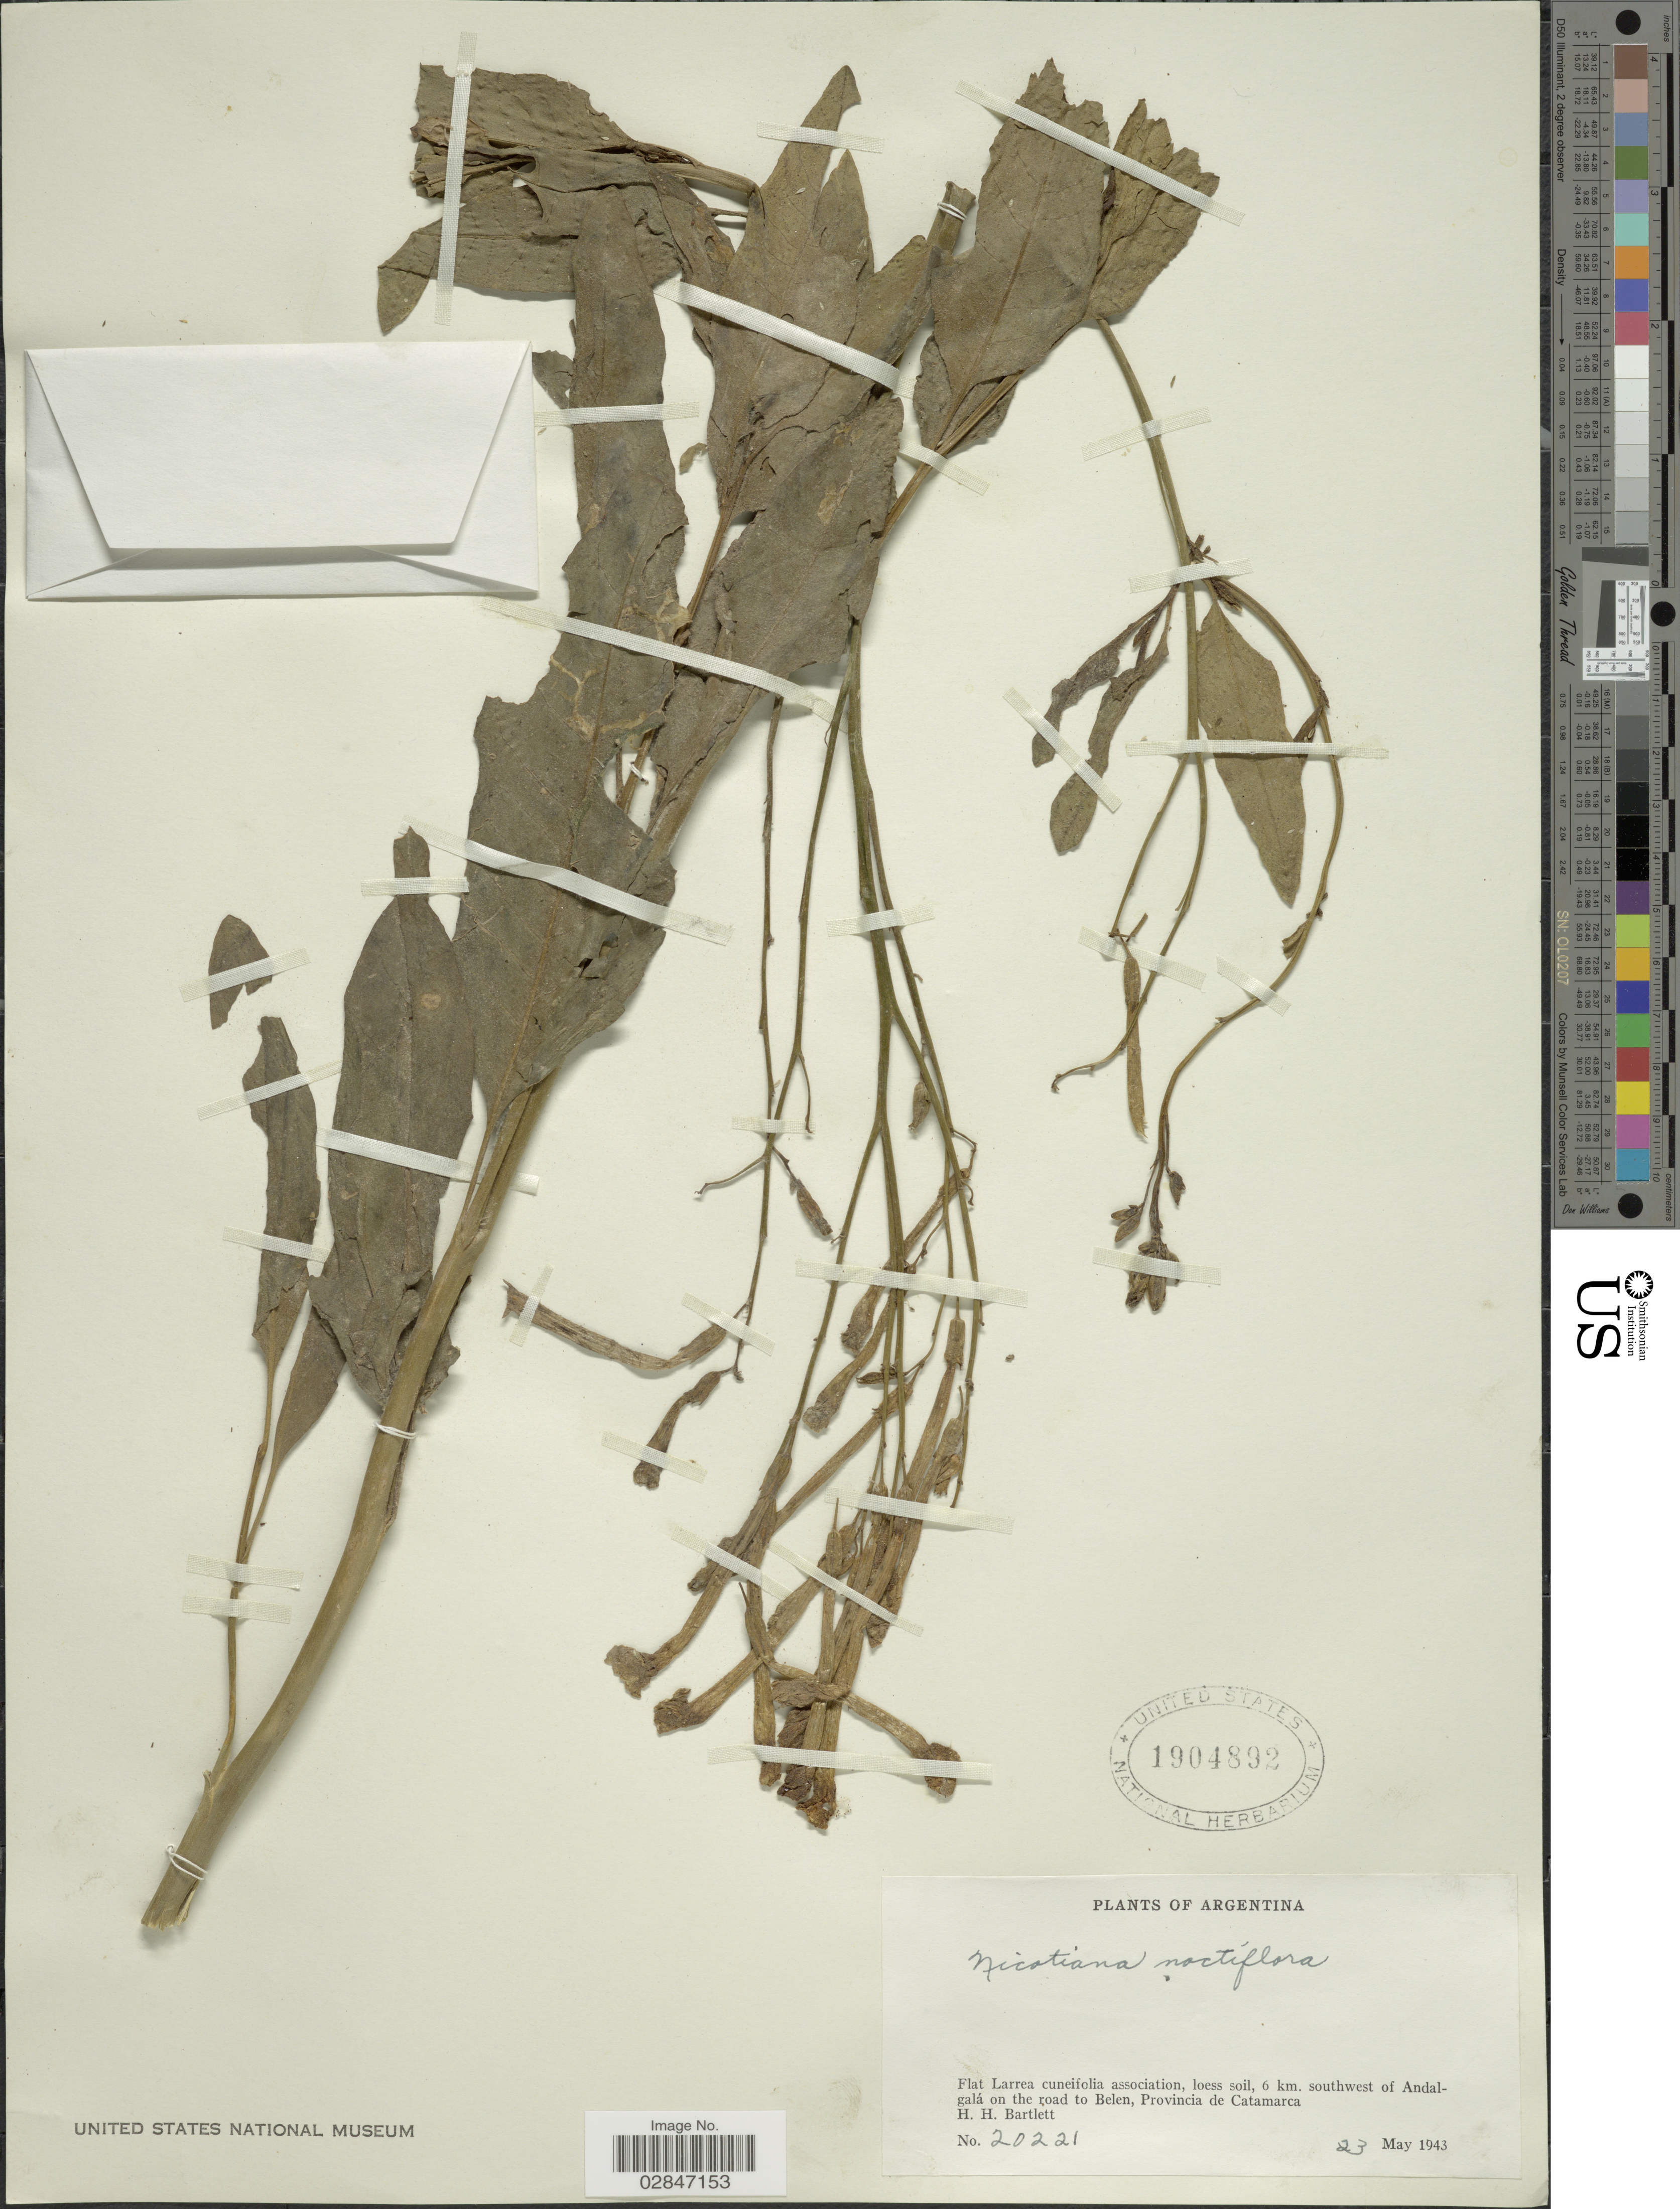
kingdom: Plantae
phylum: Tracheophyta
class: Magnoliopsida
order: Solanales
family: Solanaceae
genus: Nicotiana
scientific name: Nicotiana noctiflora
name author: Hook.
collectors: H. H. Bartlett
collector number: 20221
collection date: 1943-05-23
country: Argentina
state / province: Catamarca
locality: Flat Larrea cuneifolia association, loess soil, 6 km. southwest of Andalgalá on the road to Belen, Provincia de Catamarca.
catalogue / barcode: US 1904892